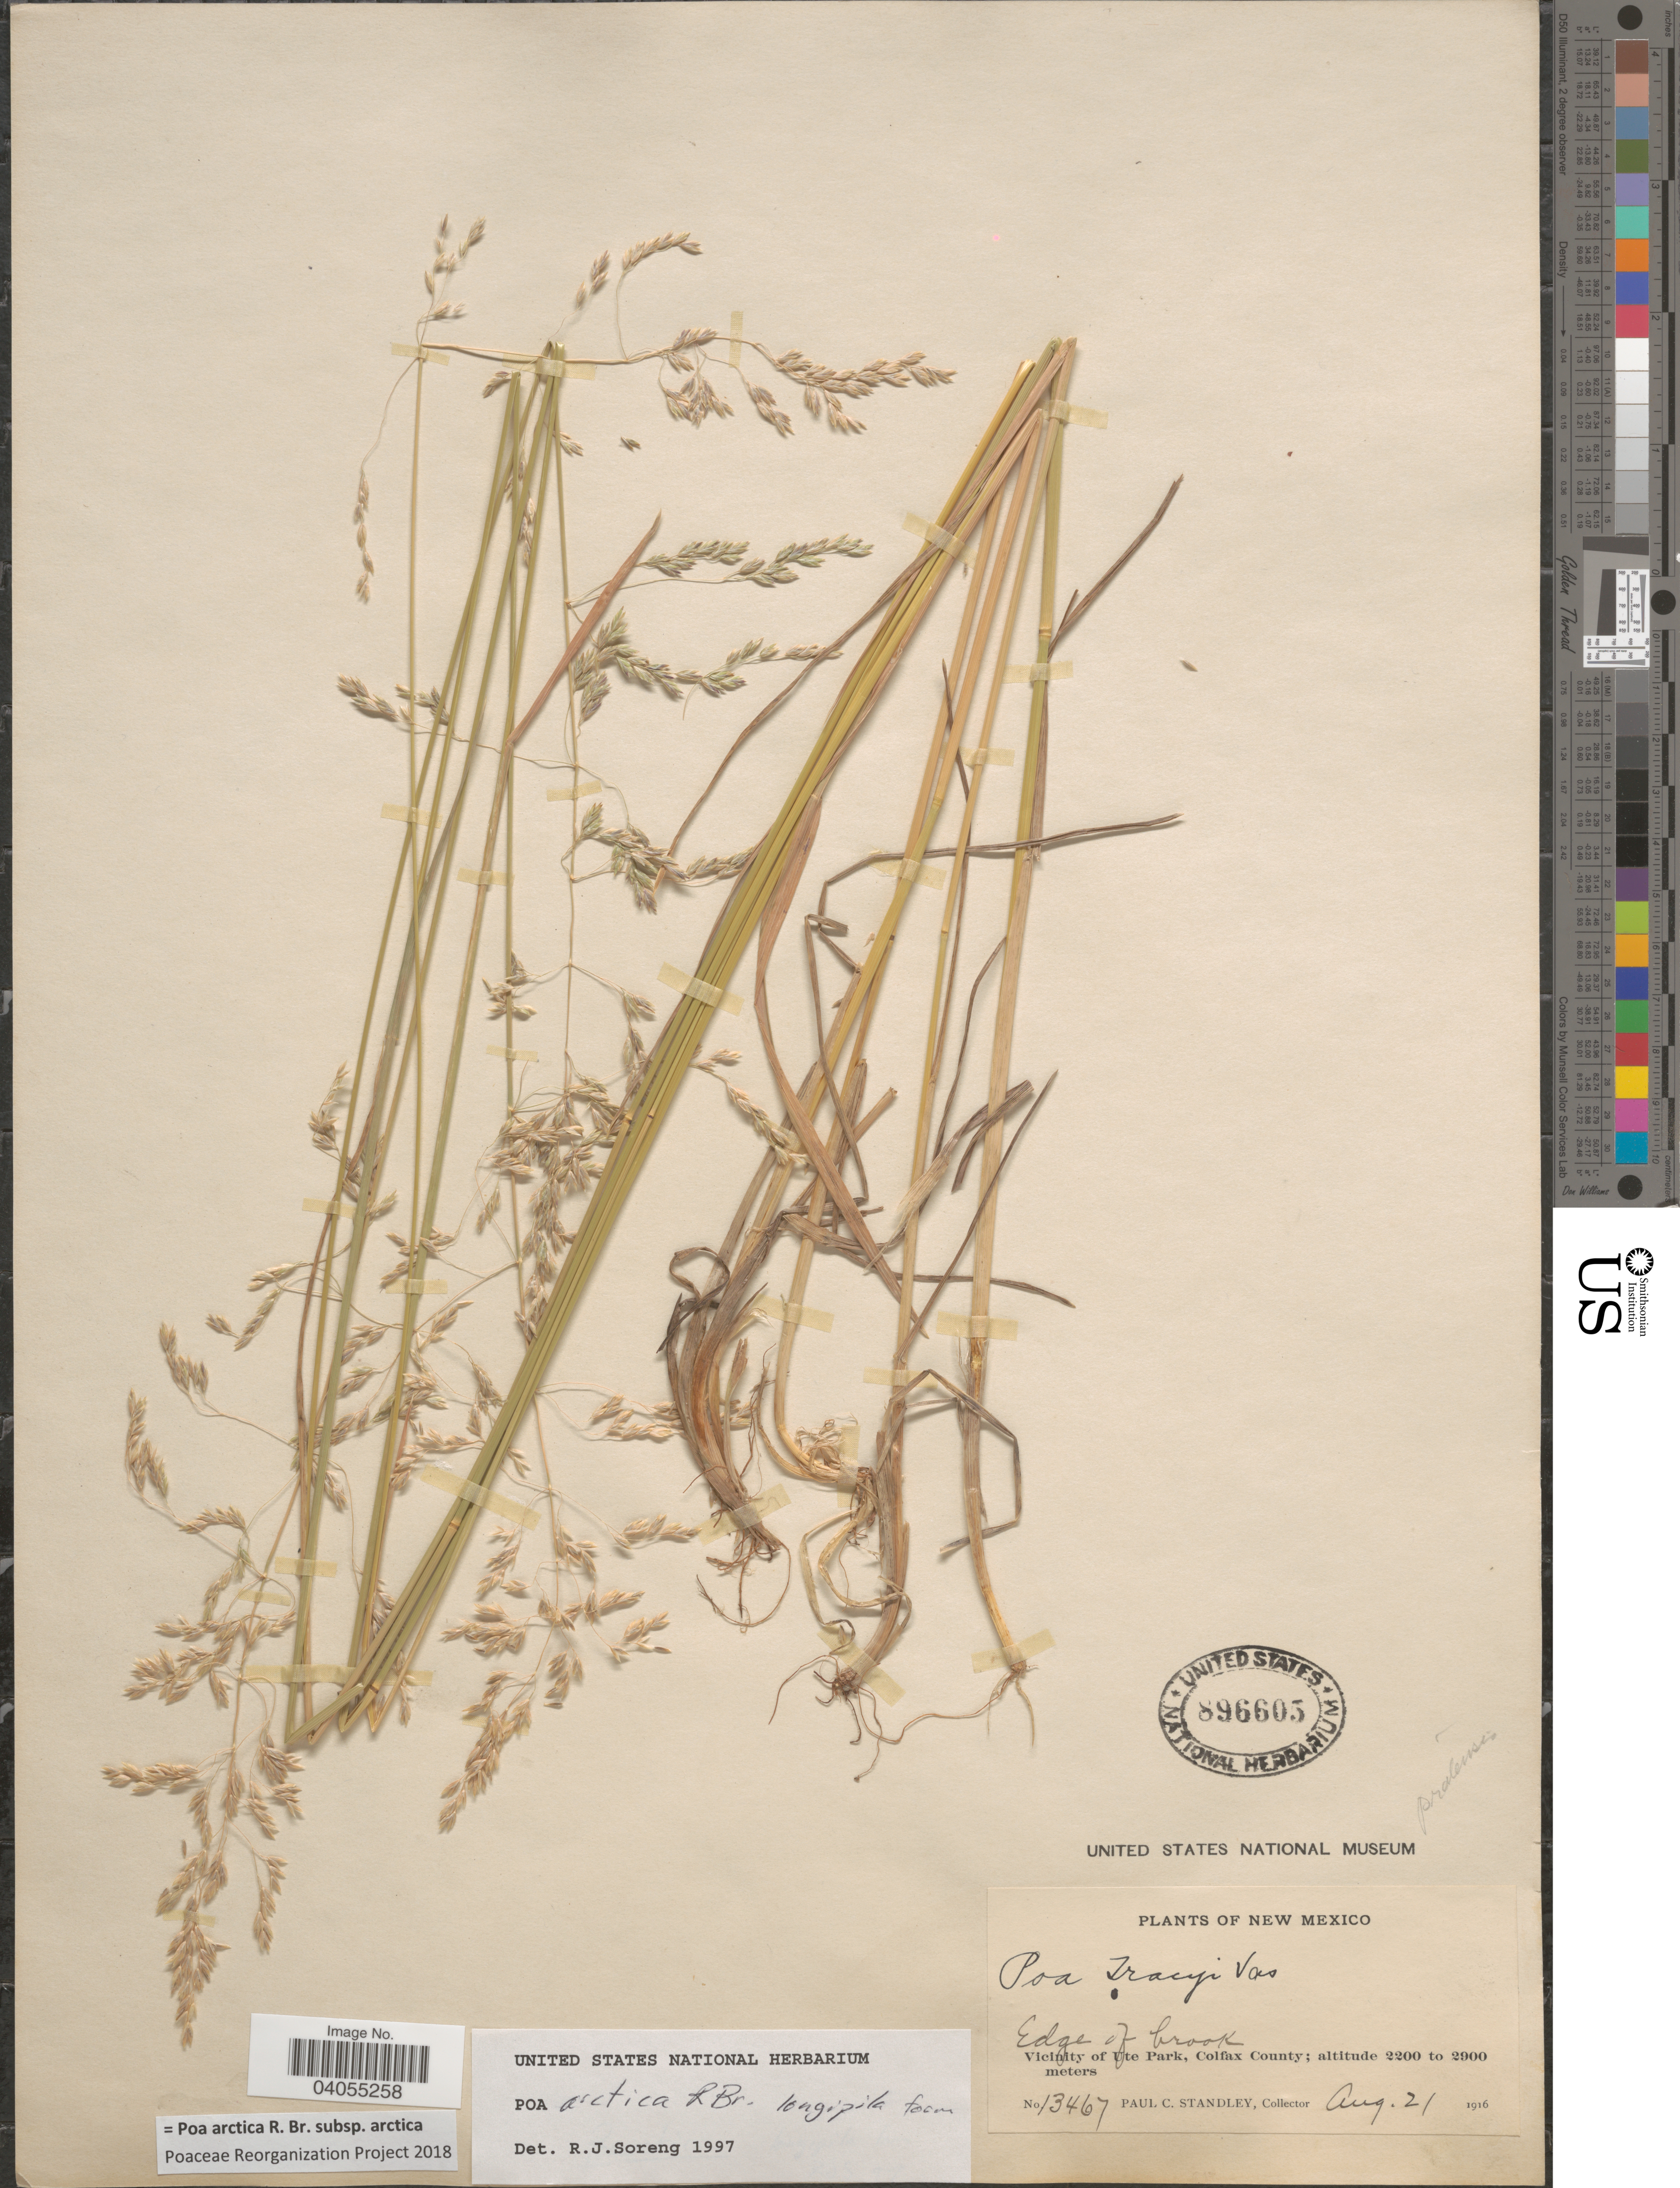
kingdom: Plantae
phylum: Tracheophyta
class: Liliopsida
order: Poales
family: Poaceae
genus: Poa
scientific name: Poa arctica subsp. arctica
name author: R. Br.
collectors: P. C. Standley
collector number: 13467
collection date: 1916-08-21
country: United States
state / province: New Mexico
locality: Edge of brook. Vicinity of Ute Park, Colfax County.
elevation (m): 2200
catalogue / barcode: US 896605